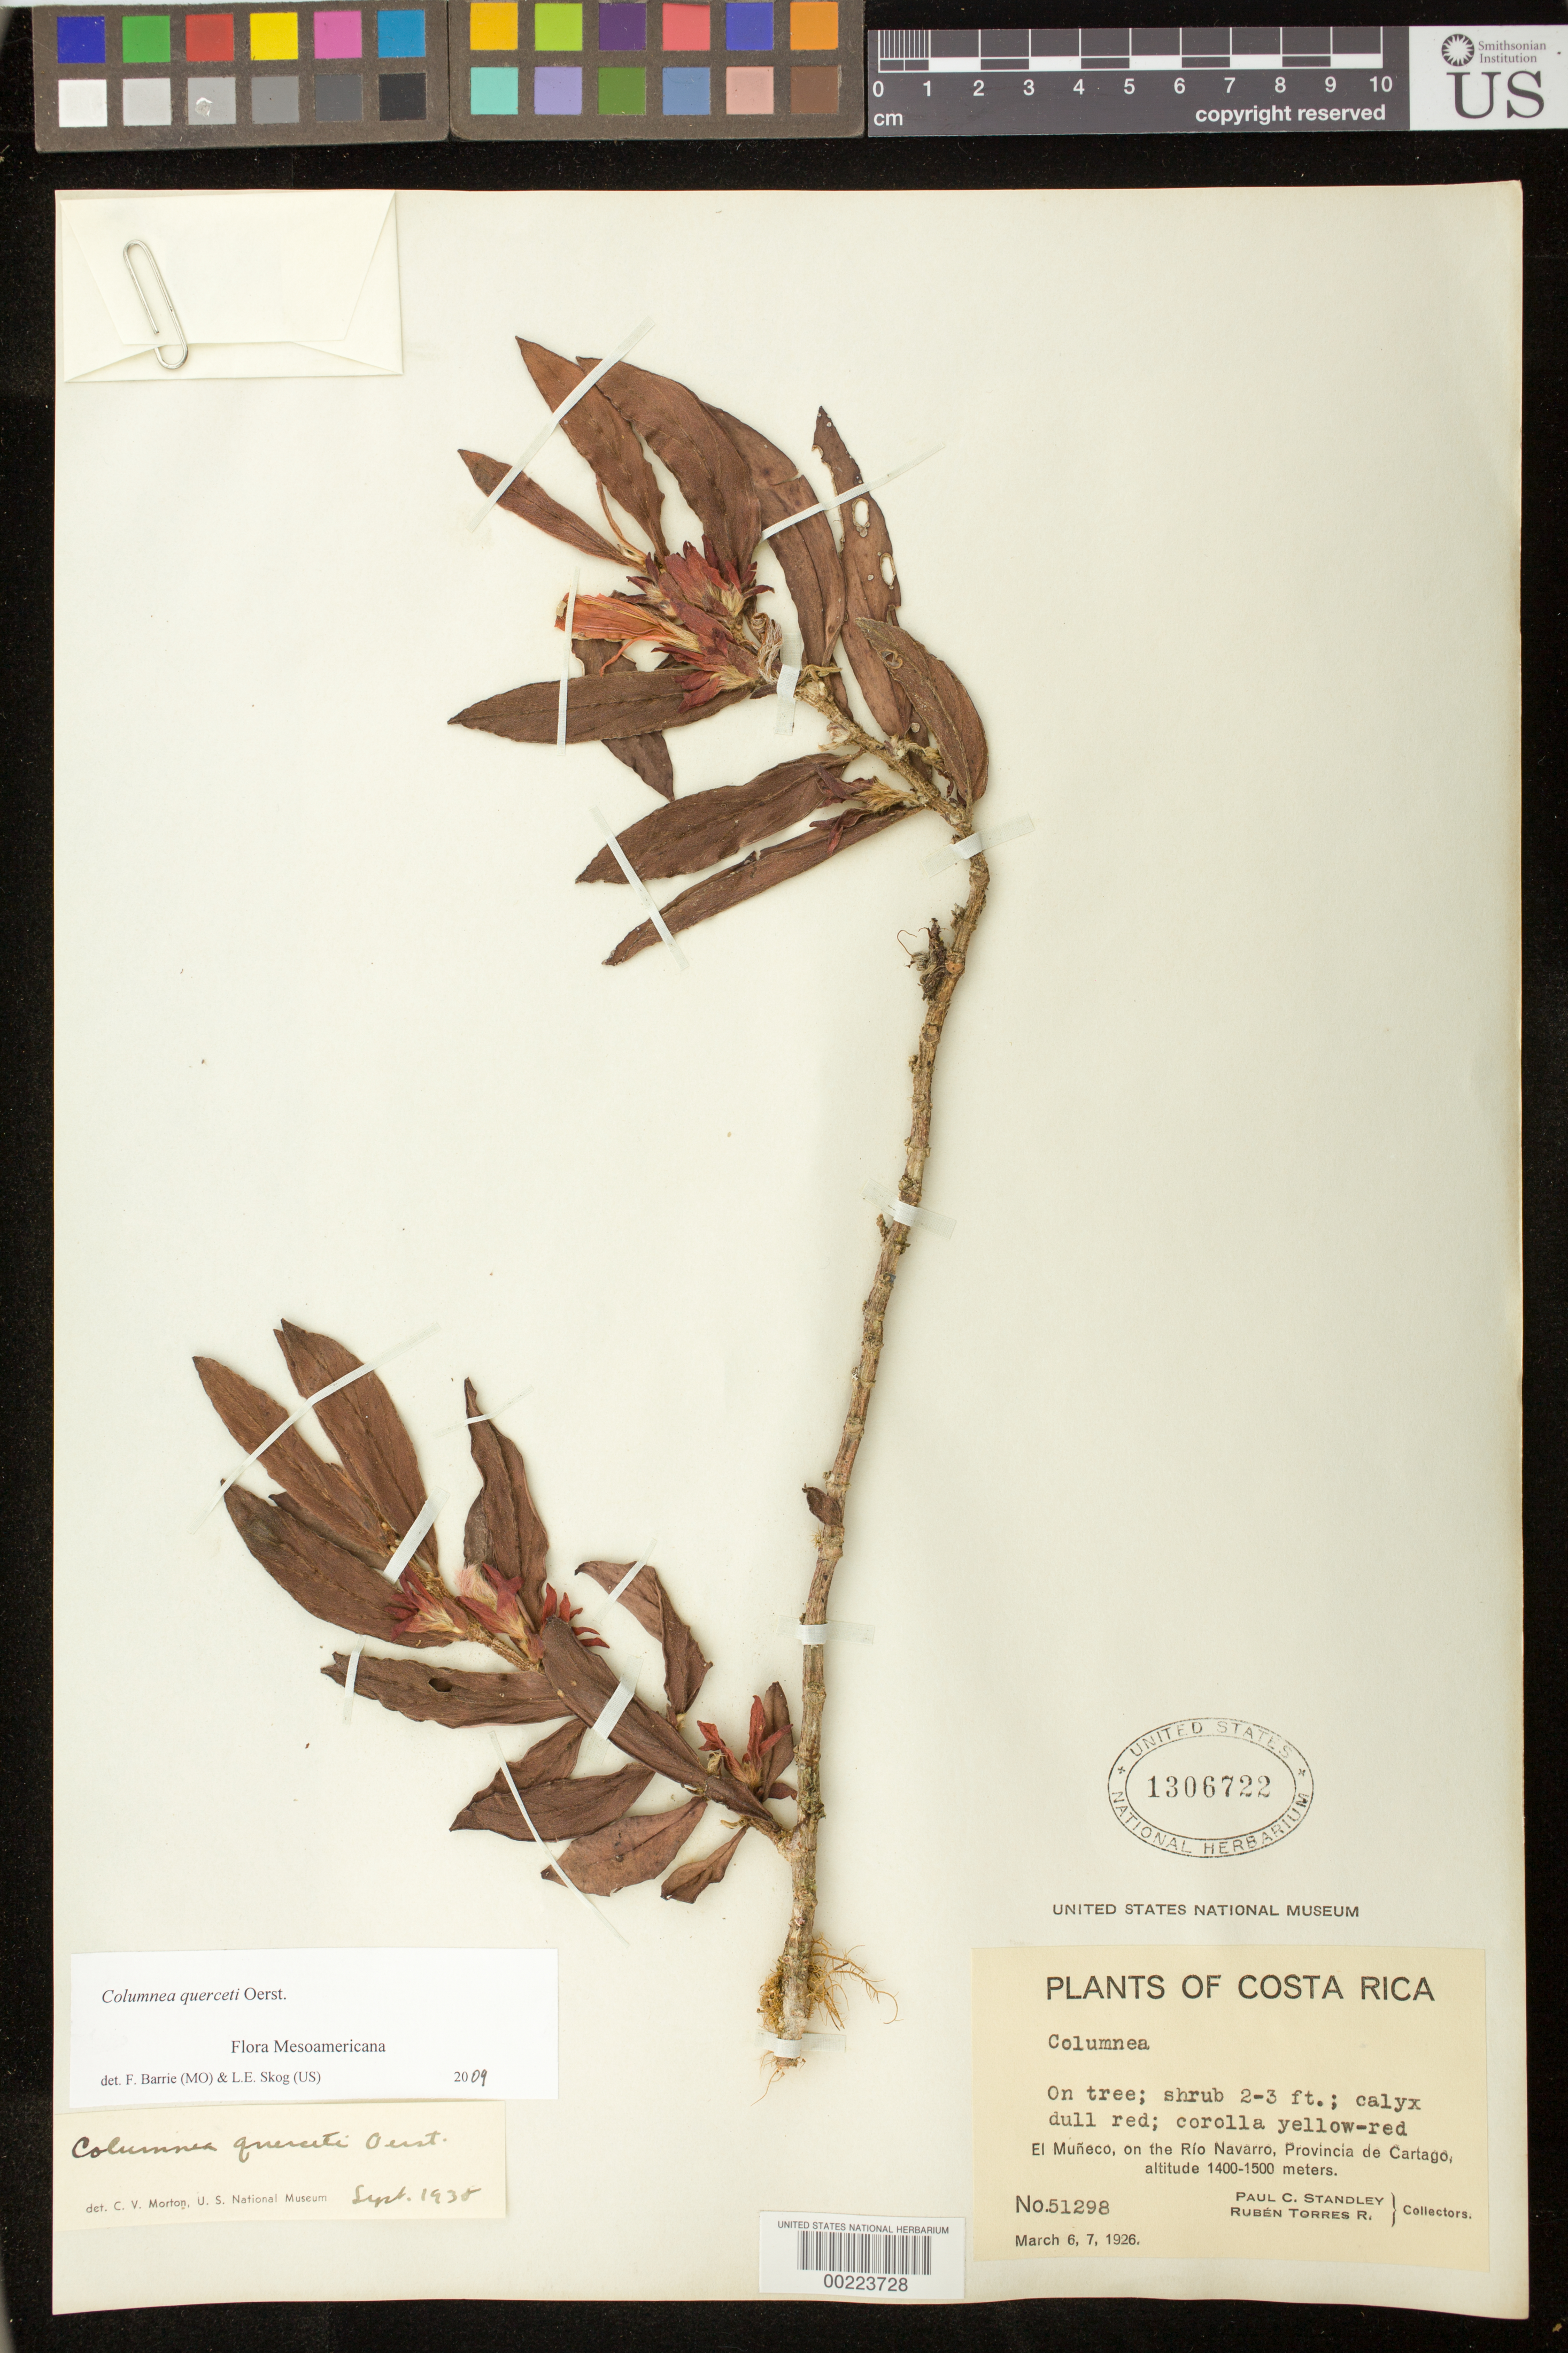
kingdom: Plantae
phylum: Tracheophyta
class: Magnoliopsida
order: Lamiales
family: Gesneriaceae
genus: Columnea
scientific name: Columnea querceti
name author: Oerst.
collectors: P. C. Standley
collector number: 51298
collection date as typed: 6-7 Mar 1926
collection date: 1926-03-06/1926-03-07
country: Costa Rica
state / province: Cartago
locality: El Muneco, on the Rio Navarro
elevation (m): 1400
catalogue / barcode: US 1306722